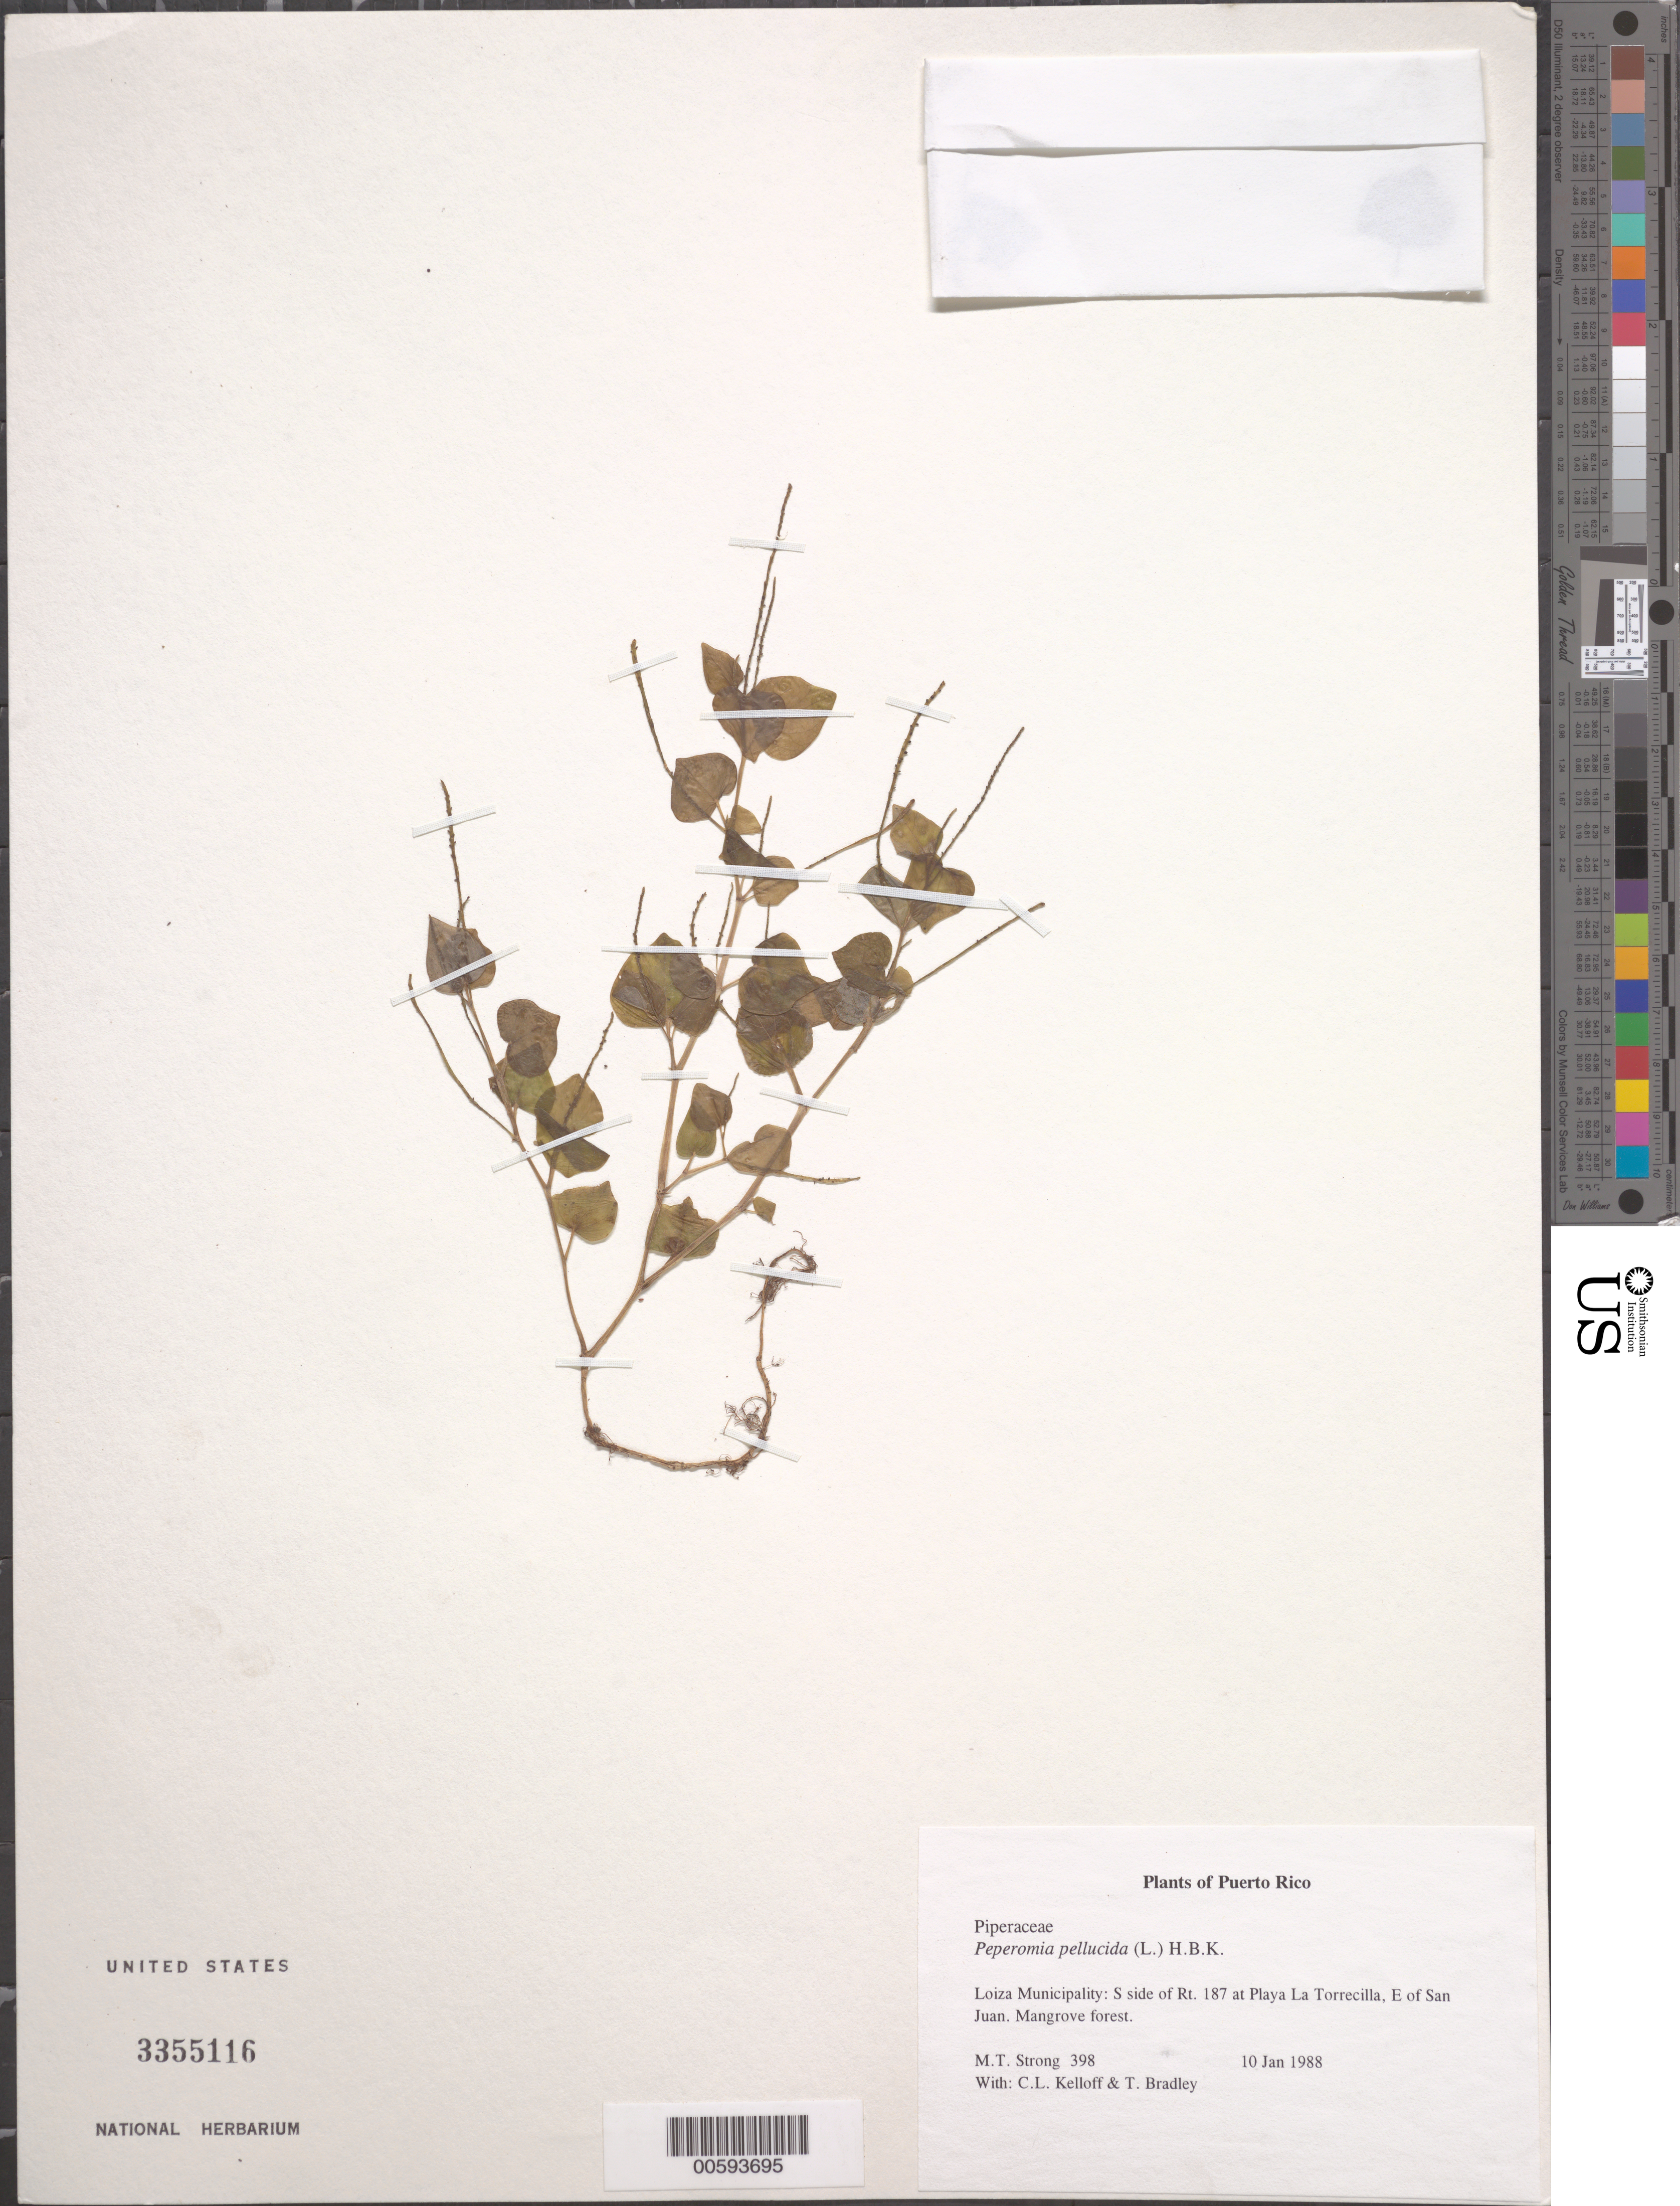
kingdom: Plantae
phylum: Tracheophyta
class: Magnoliopsida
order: Piperales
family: Piperaceae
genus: Peperomia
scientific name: Peperomia pellucida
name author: (L.) Kunth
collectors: M. T. Strong, C. L. Kelloff & T. Bradley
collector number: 398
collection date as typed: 10 Jan 1988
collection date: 1988-01-10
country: Puerto Rico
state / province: Loíza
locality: Loiza Municipality: S side of Rt. 187 at Playa La Torrecilla, E of San Juan.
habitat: Mangrove forest.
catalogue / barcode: US 3355116